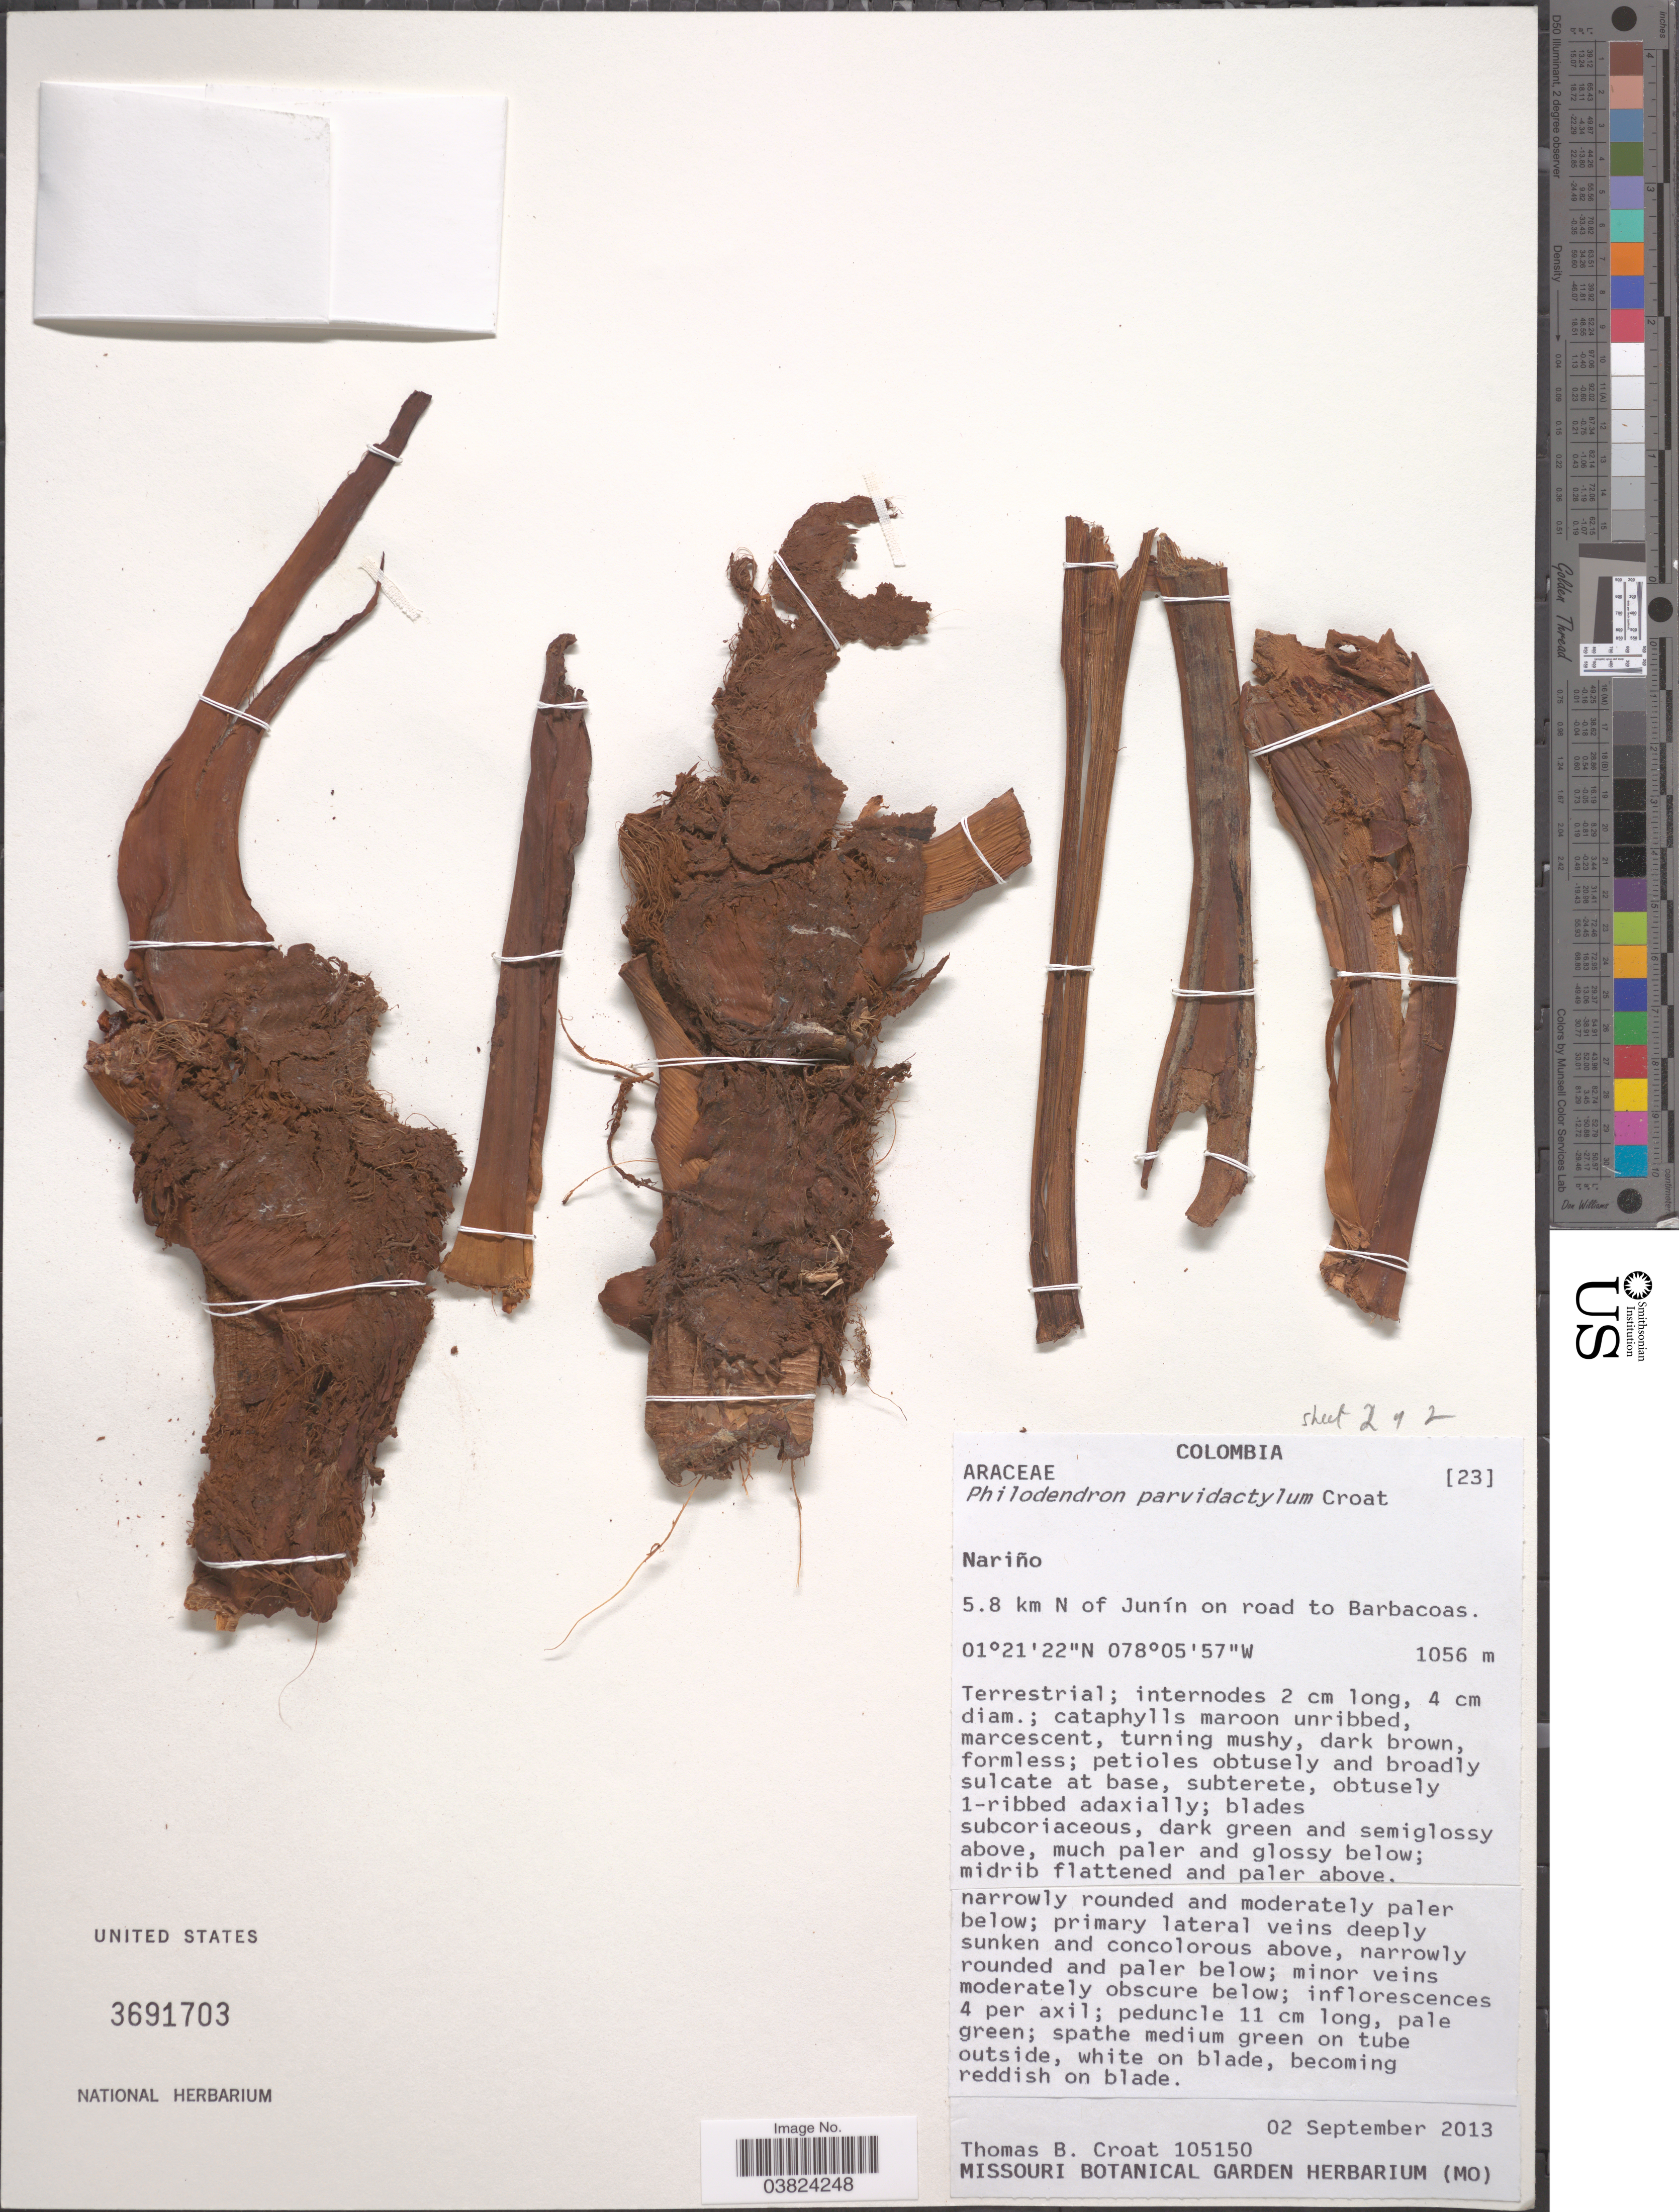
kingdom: Plantae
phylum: Tracheophyta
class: Liliopsida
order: Alismatales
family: Araceae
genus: Philodendron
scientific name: Philodendron parvidactylum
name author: Croat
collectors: T. B. Croat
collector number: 105150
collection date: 2013-09-02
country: Colombia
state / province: Nariño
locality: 5.8 km N of Junín on road to Barbacoas.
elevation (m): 1056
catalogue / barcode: US 3691703